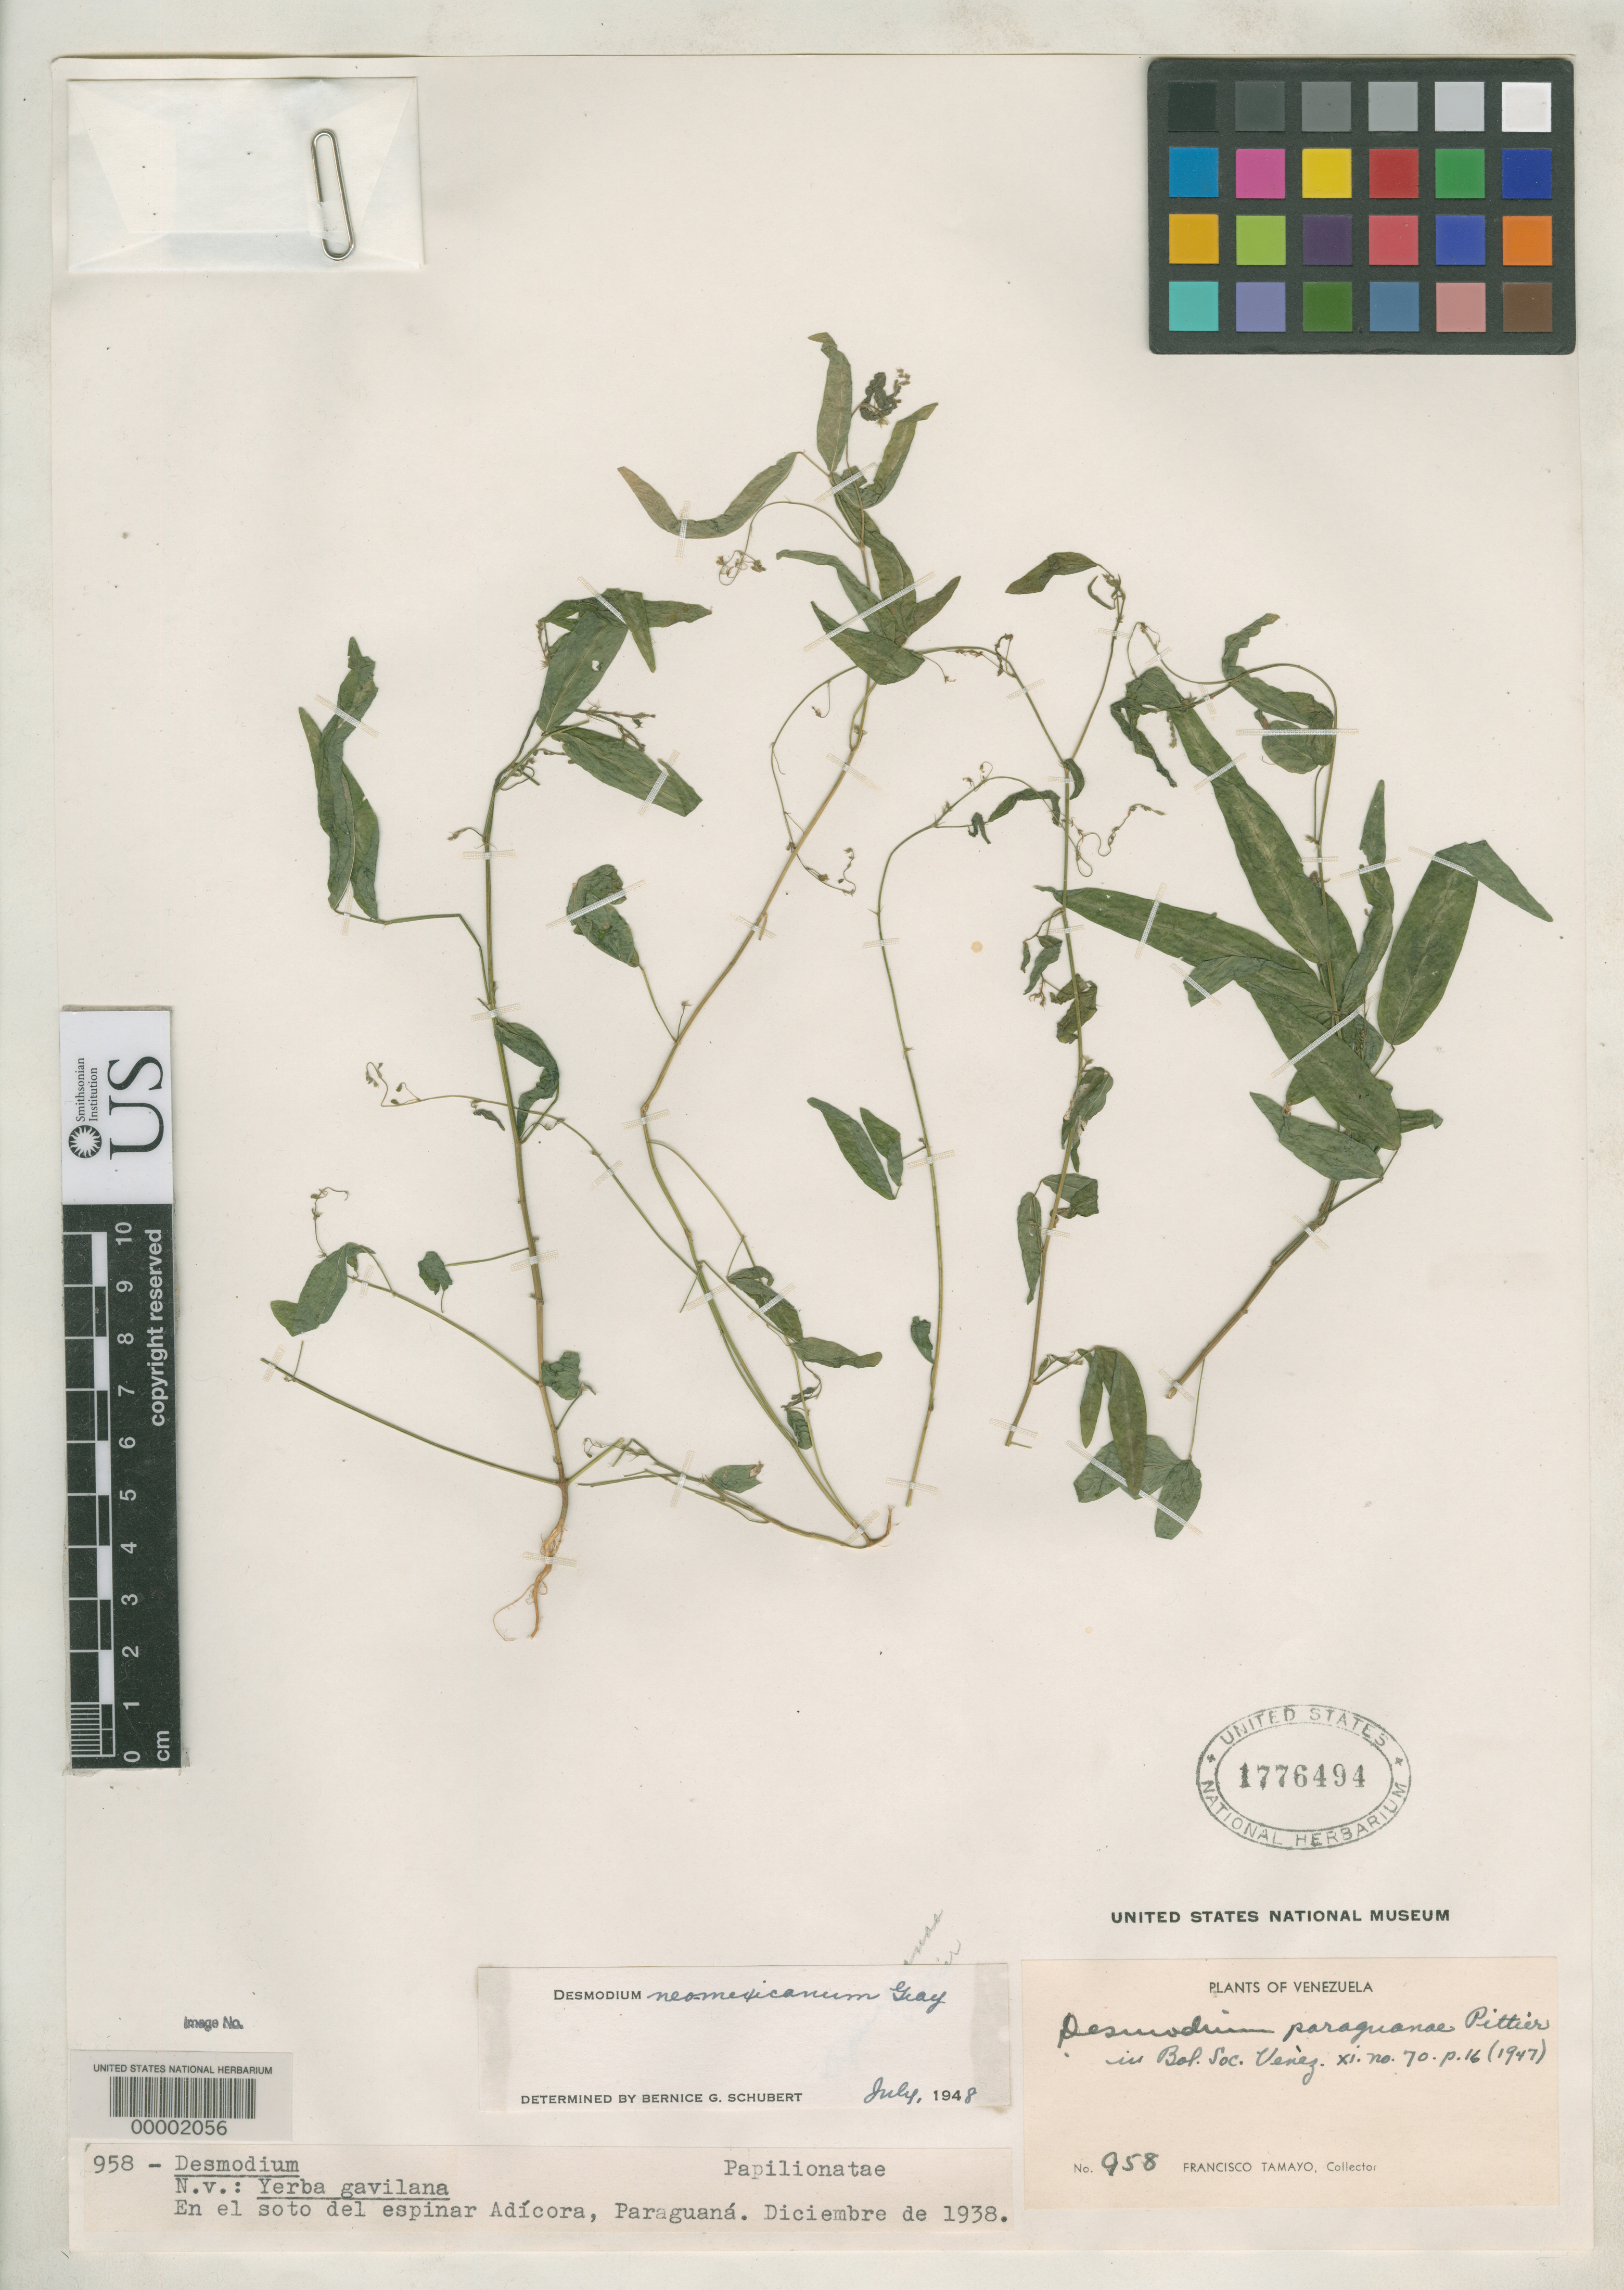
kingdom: Plantae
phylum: Tracheophyta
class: Magnoliopsida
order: Fabales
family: Fabaceae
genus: Desmodium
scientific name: Desmodium paraguanae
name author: Pittier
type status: Type Collection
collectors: F. Tamayo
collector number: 958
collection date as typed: Dec 1938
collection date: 1938-12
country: Venezuela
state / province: Falcón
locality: Soto del Espinar Adicora, Paraguana.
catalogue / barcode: US 1776494